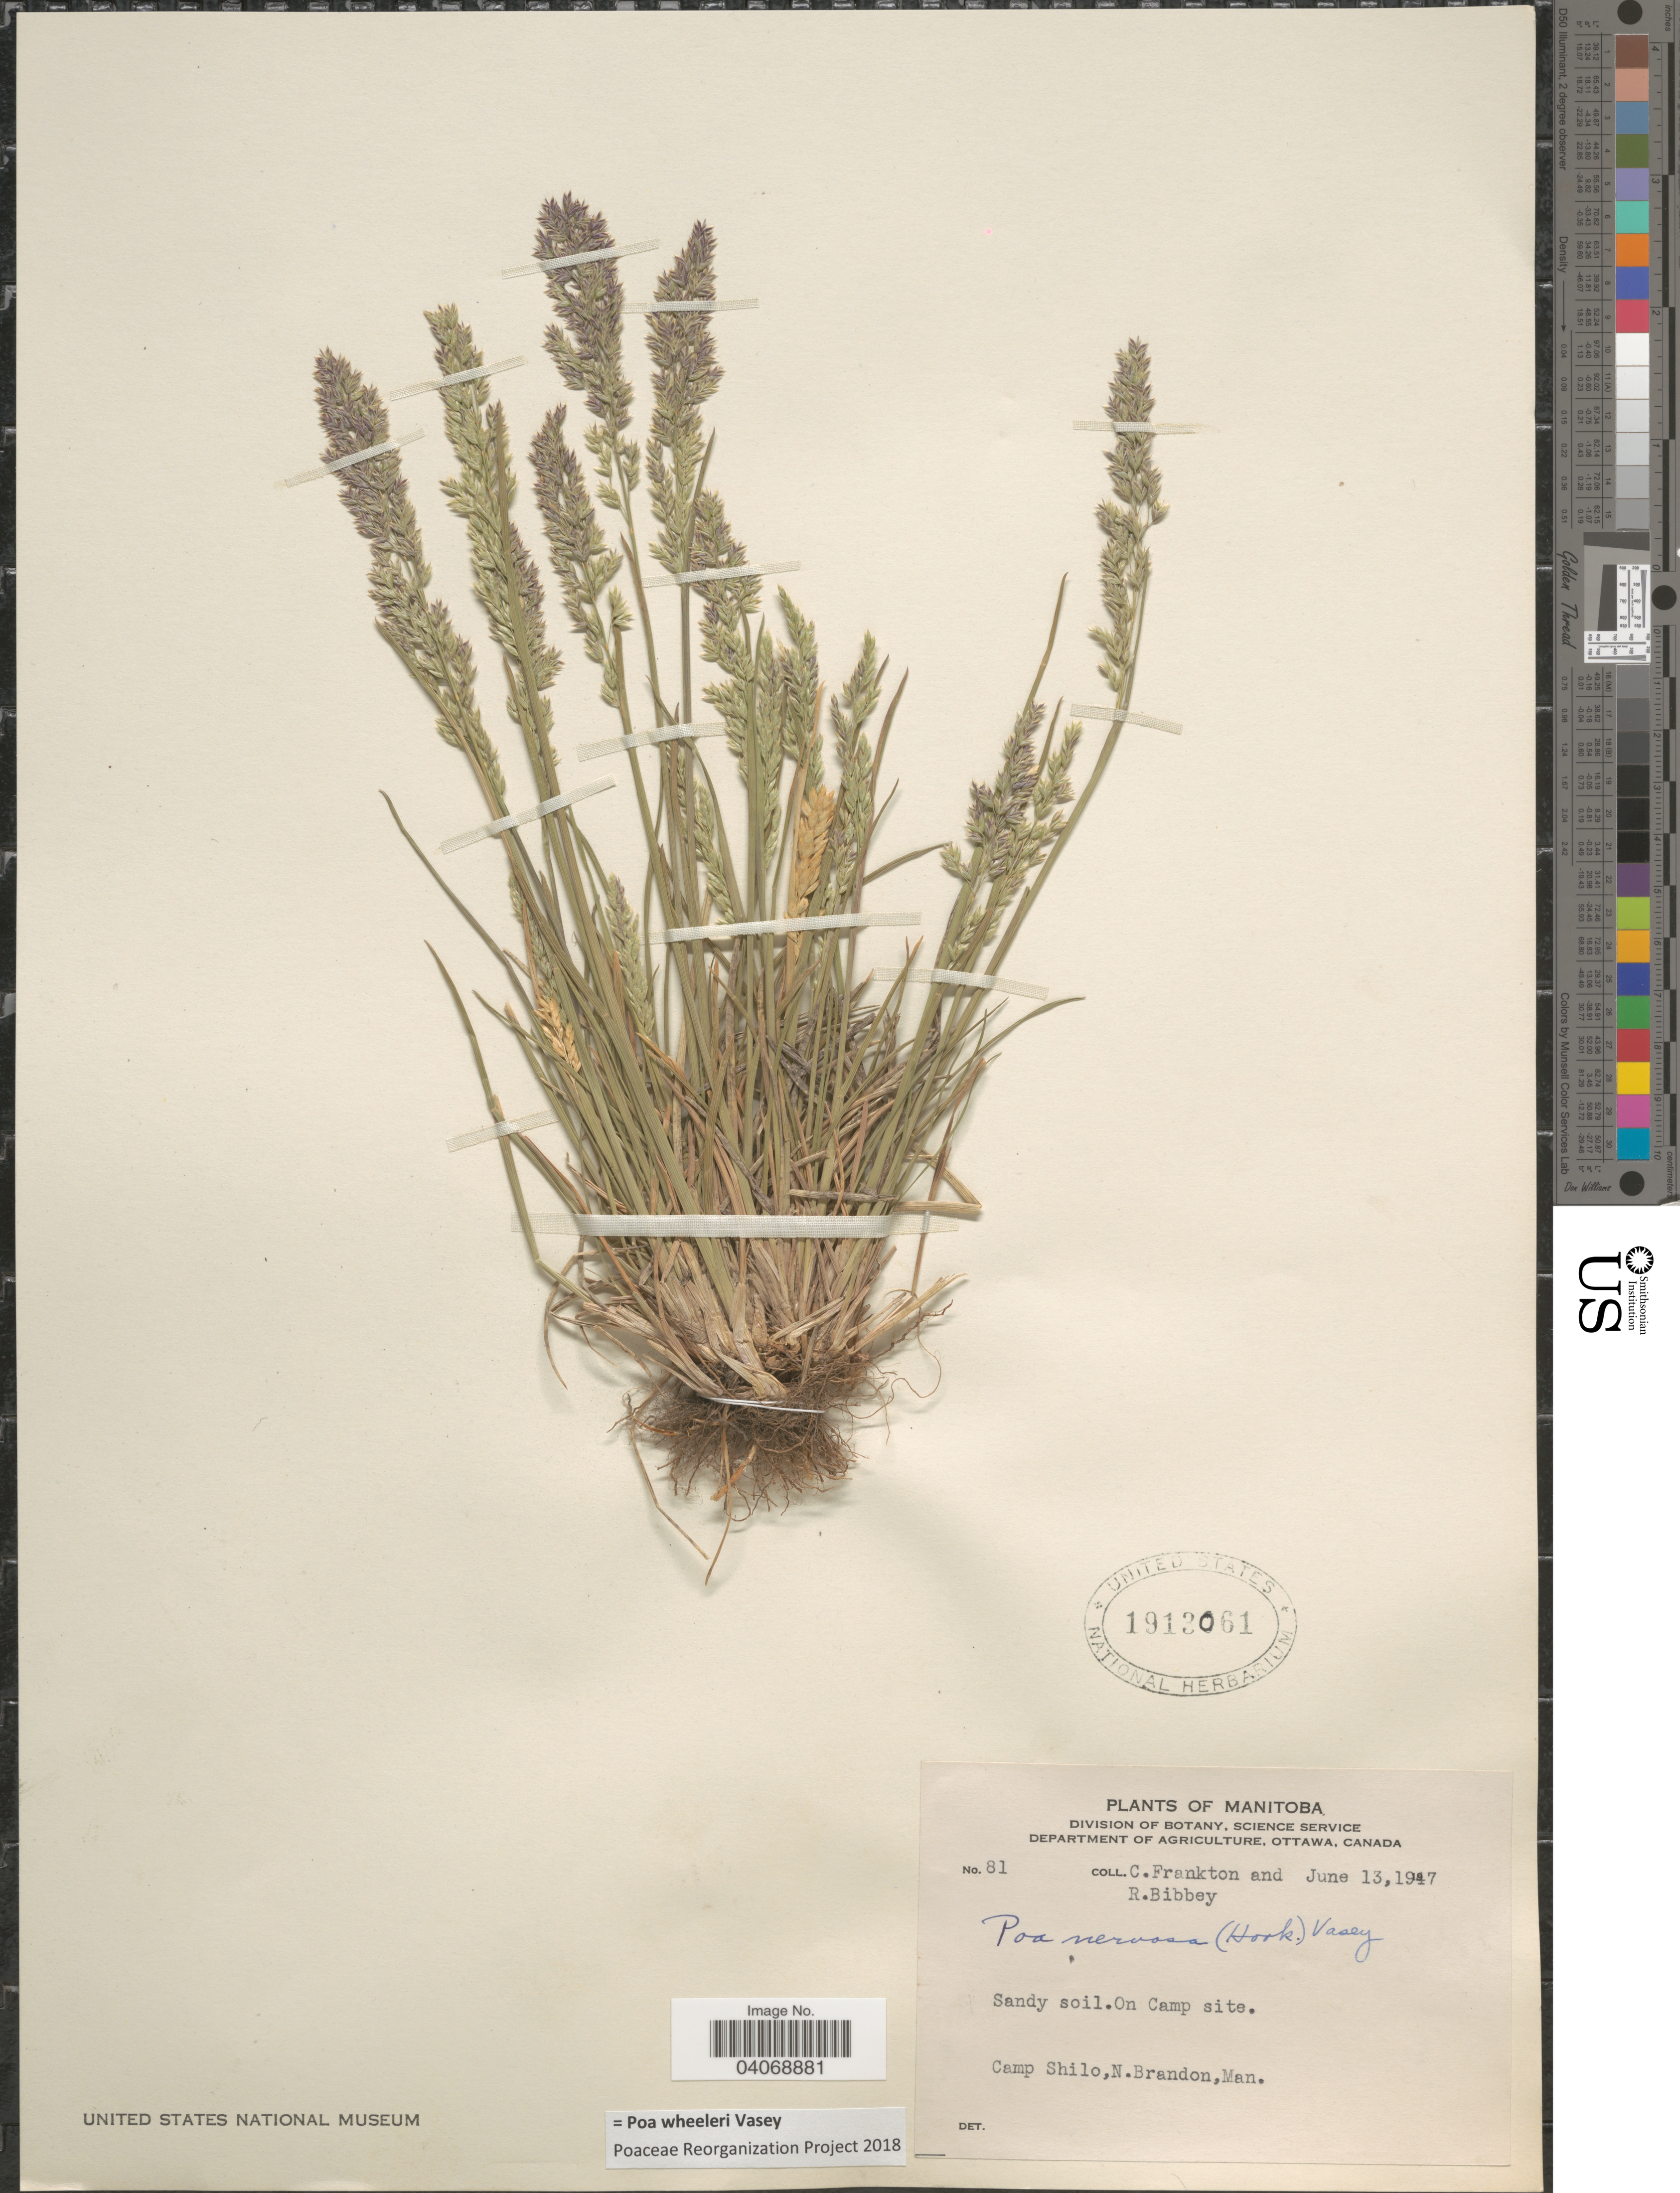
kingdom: Plantae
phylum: Tracheophyta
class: Liliopsida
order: Poales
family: Poaceae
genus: Poa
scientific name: Poa wheeleri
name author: Vasey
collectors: C. Frankton & R. Bibbey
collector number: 81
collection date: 1947-06-13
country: Canada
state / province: Manitoba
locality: Camp Shilo,N.Brandon.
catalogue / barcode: US 1913061